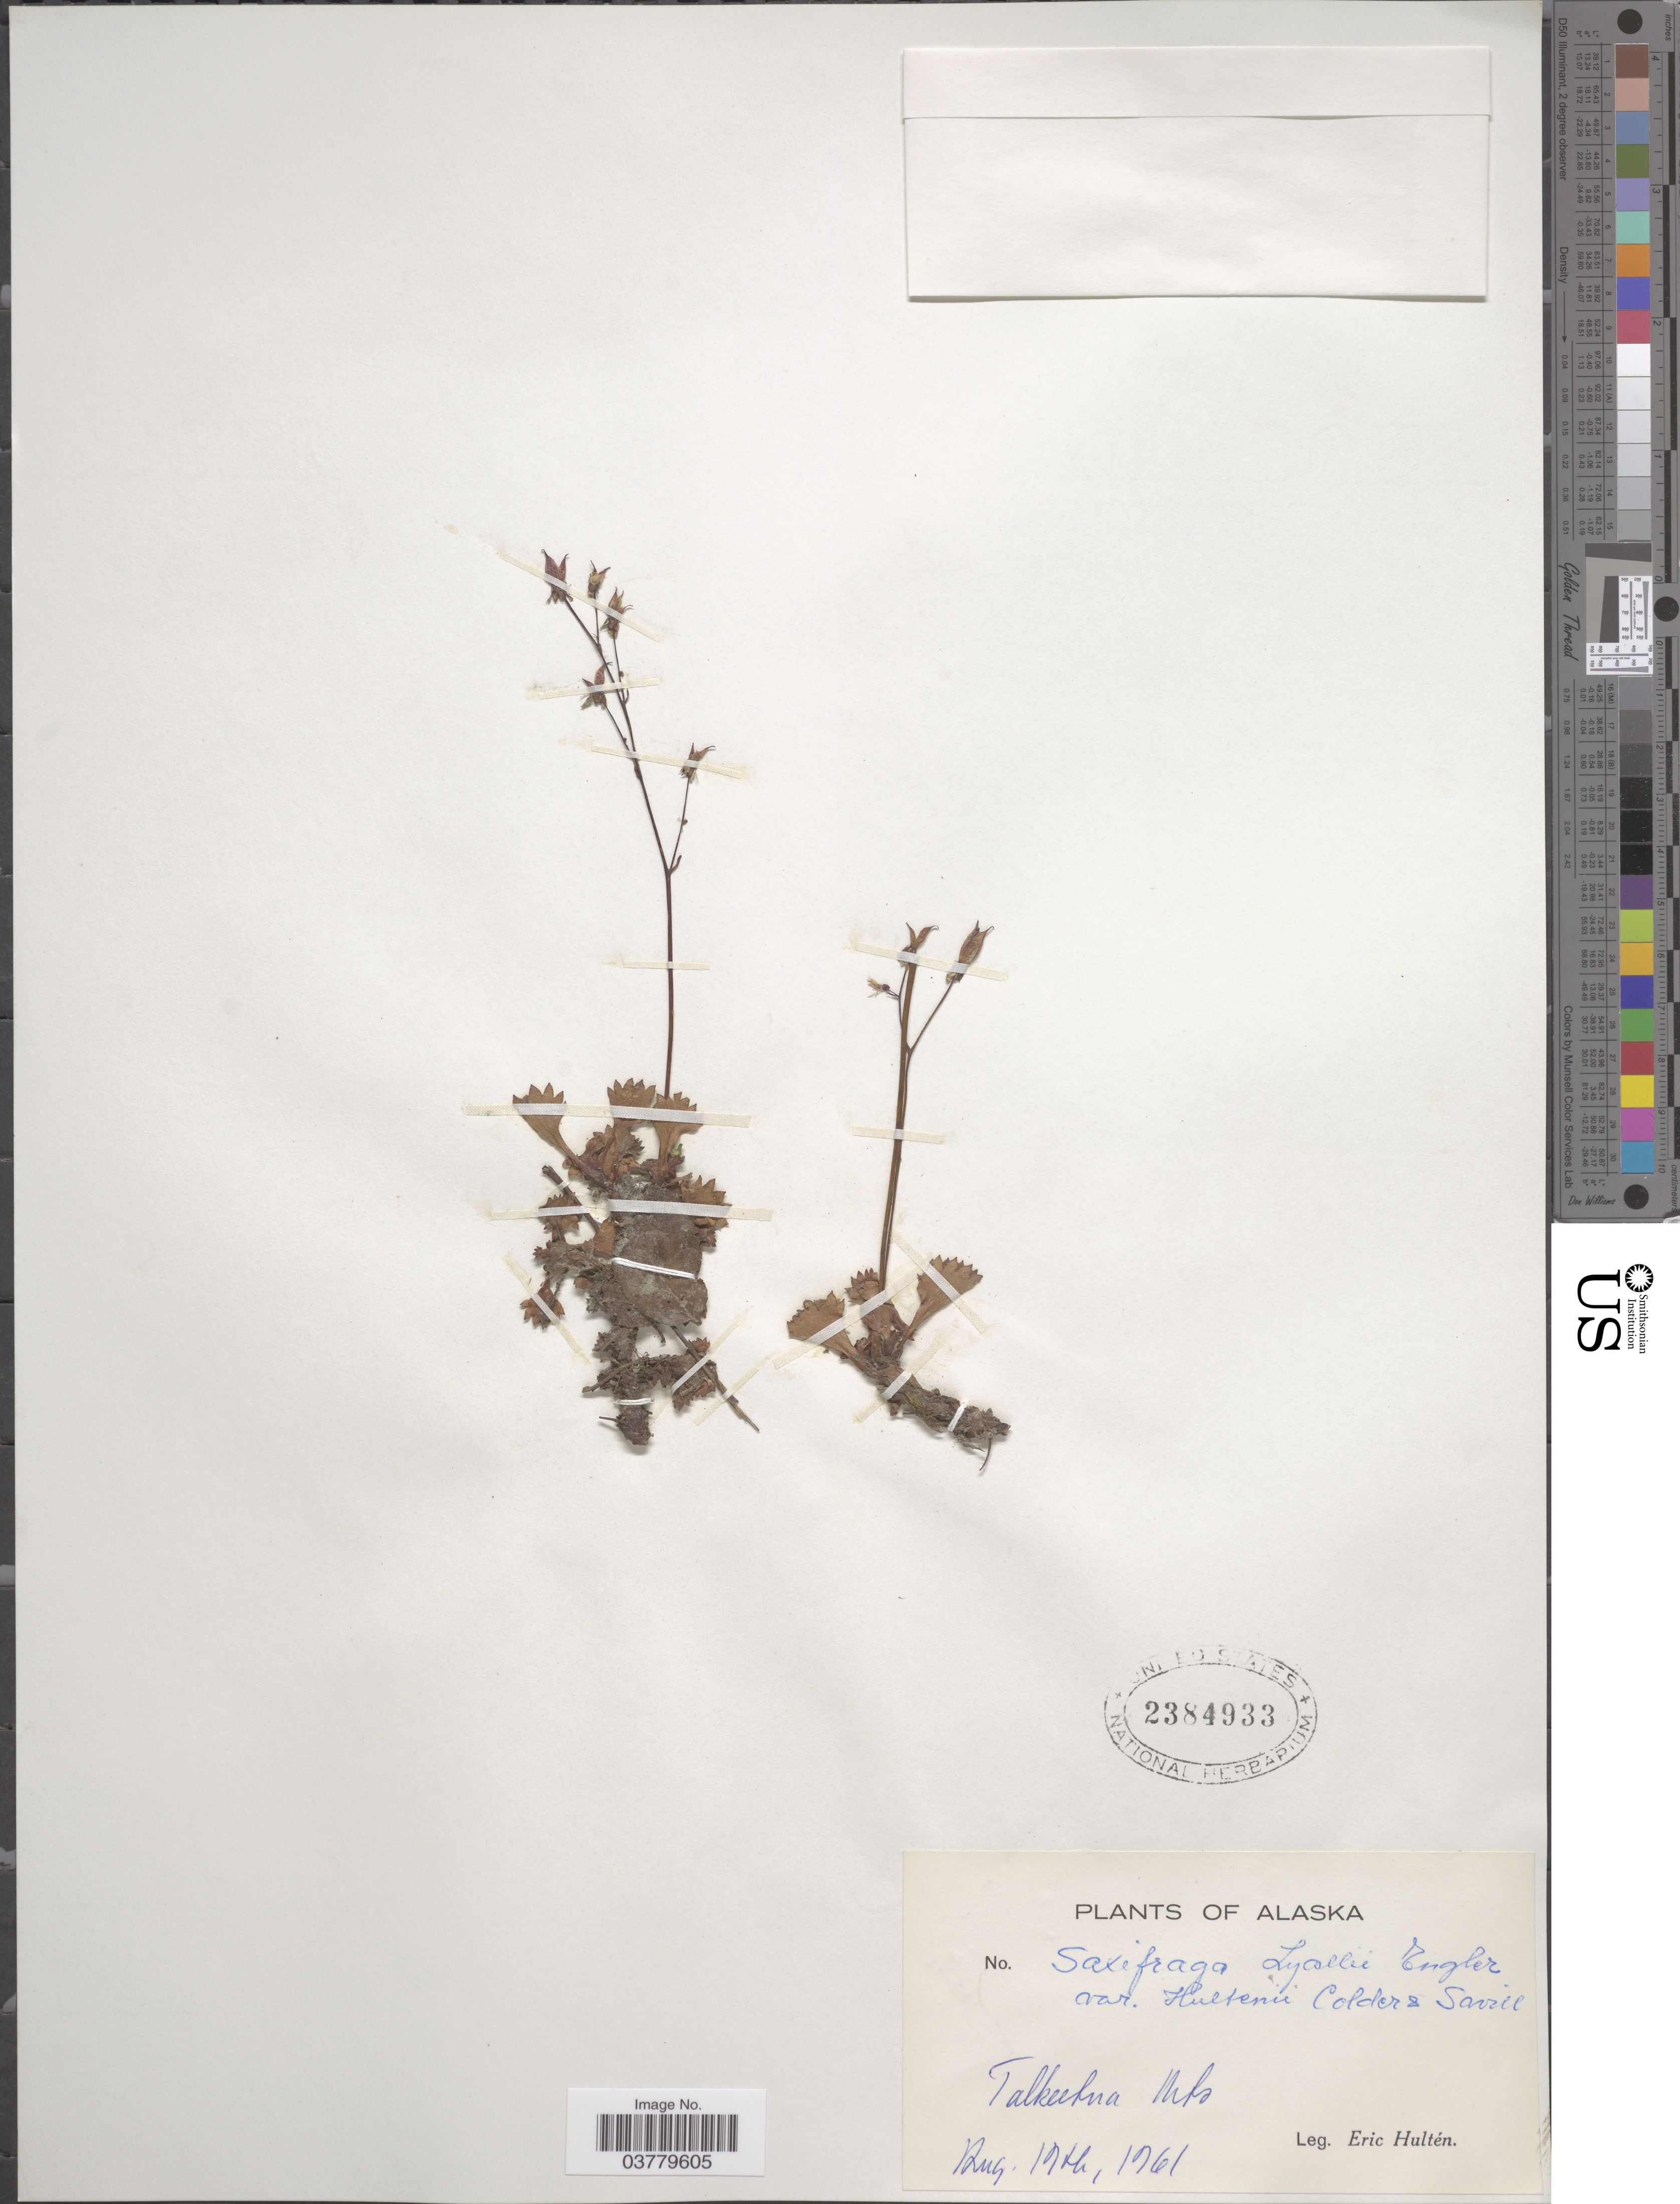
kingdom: Plantae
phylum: Tracheophyta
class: Magnoliopsida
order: Saxifragales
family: Saxifragaceae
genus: Micranthes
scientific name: Micranthes lyalii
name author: (Engl.) Small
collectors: E. G. Hultén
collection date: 1961-08-19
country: United States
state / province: Alaska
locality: Talkeetna Mts.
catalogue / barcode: US 2384933